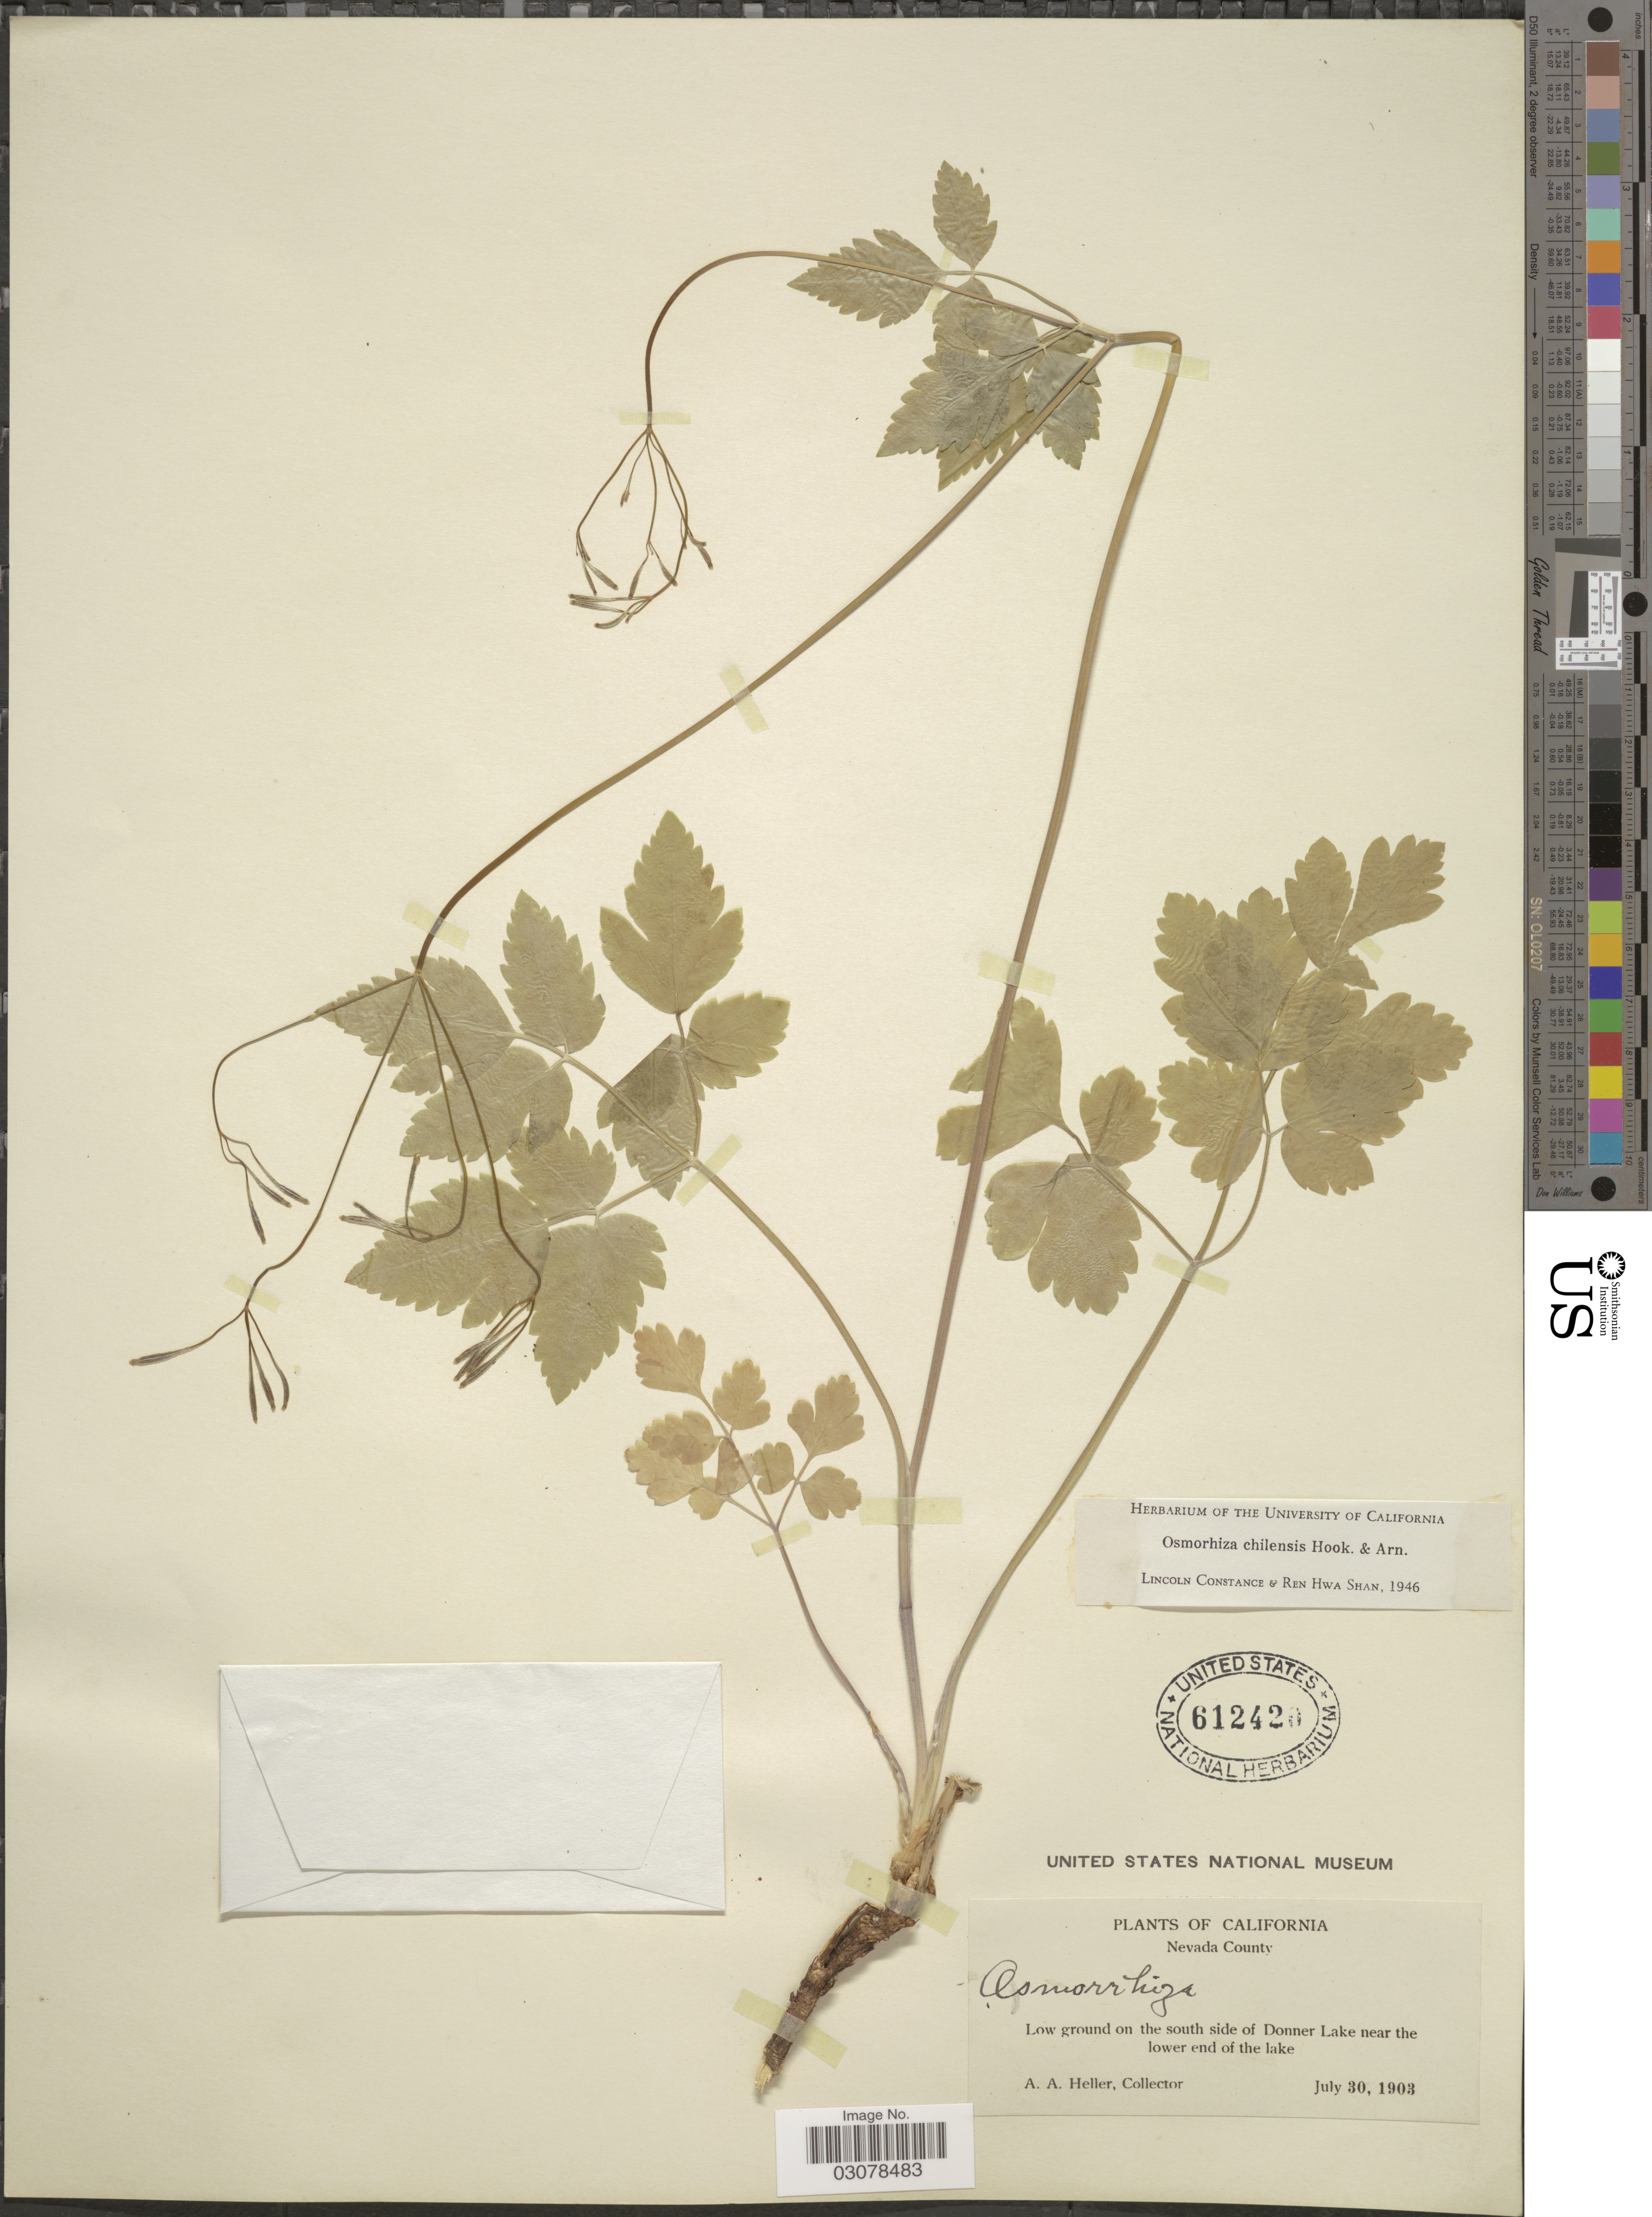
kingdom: Plantae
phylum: Tracheophyta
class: Magnoliopsida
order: Apiales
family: Apiaceae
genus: Osmorhiza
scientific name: Osmorhiza chilensis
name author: Hook. & Arn.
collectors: A. A. Heller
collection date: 1903-07-30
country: United States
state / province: California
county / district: Nevada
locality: Nevada County. Low ground on the south side of Donner Lake near the lower end of the lake.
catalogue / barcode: US 612420